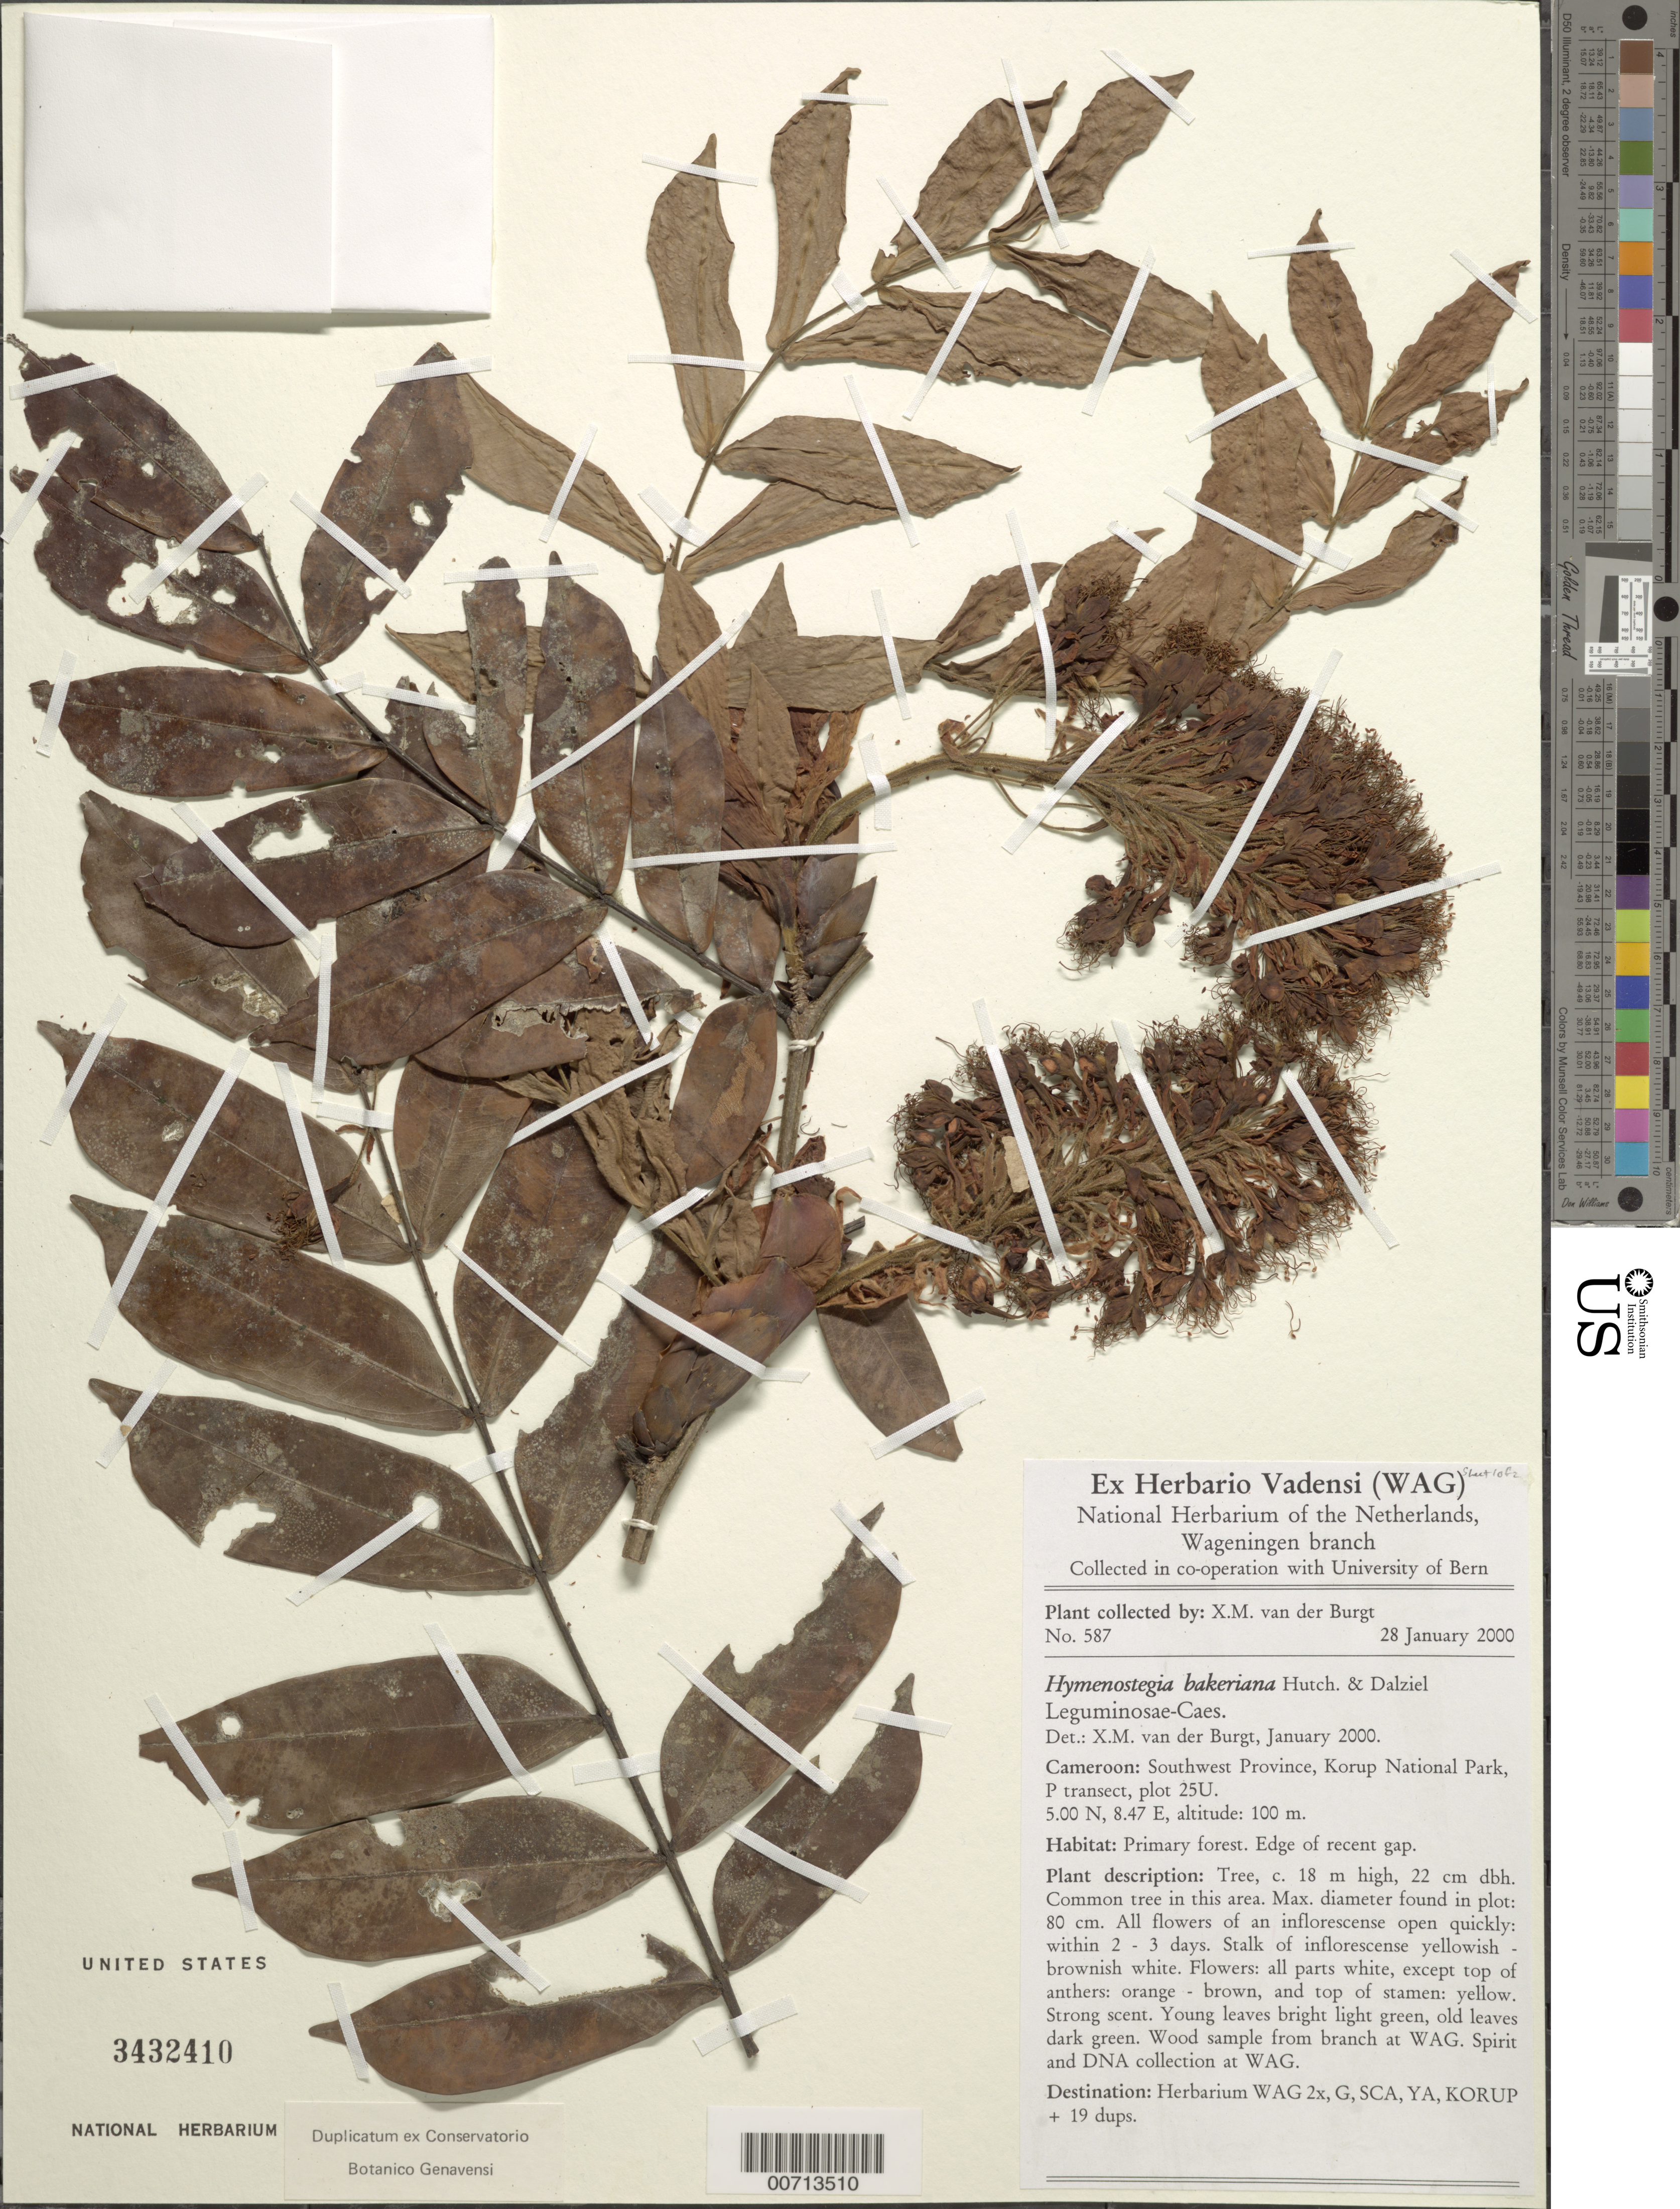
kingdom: Plantae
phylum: Tracheophyta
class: Magnoliopsida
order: Fabales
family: Fabaceae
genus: Hymenostegia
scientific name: Hymenostegia bakeriana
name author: Hutch. & Dalziel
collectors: X. M. van der Burgt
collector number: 587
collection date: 2000-01-08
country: Cameroon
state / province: Sud-Ouest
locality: Korup National Park, Science Camp near P transect.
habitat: Primary forest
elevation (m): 100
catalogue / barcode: US 3432410